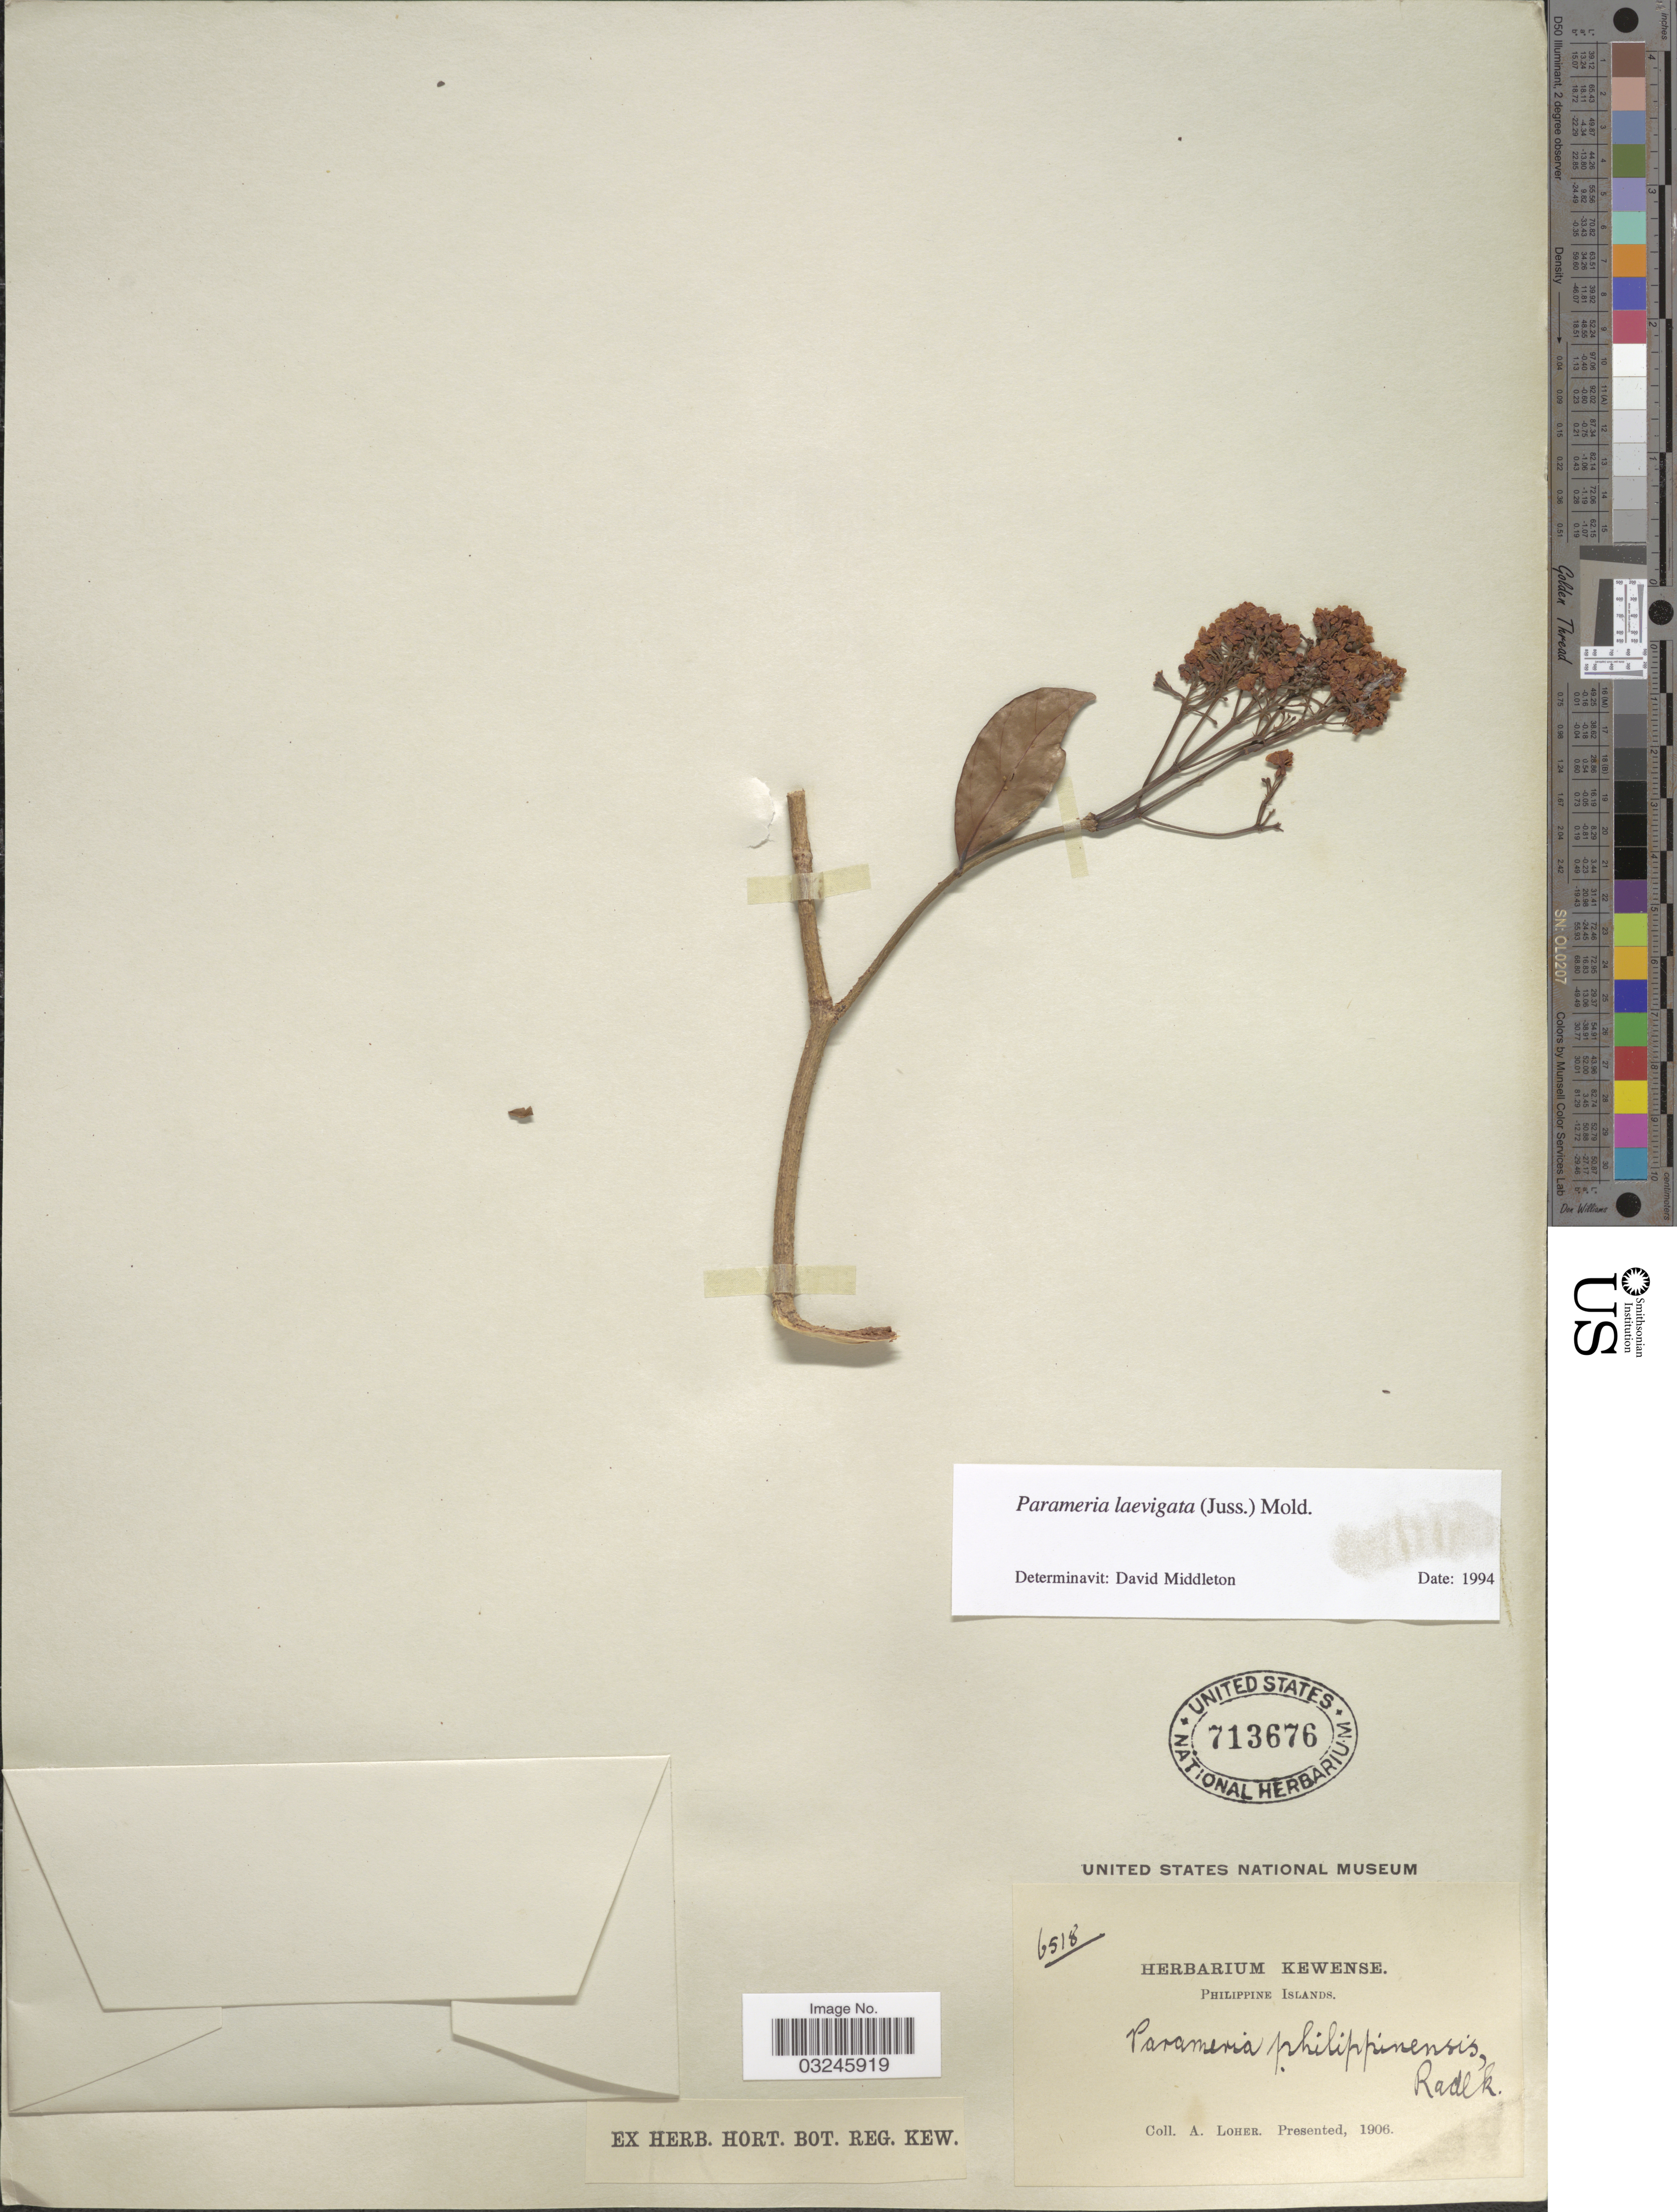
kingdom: Plantae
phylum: Tracheophyta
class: Magnoliopsida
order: Gentianales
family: Apocynaceae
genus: Parameria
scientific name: Parameria laevigata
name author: (Juss.) Moldenke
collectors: A. Loher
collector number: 6518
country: Philippines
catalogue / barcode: US 713676